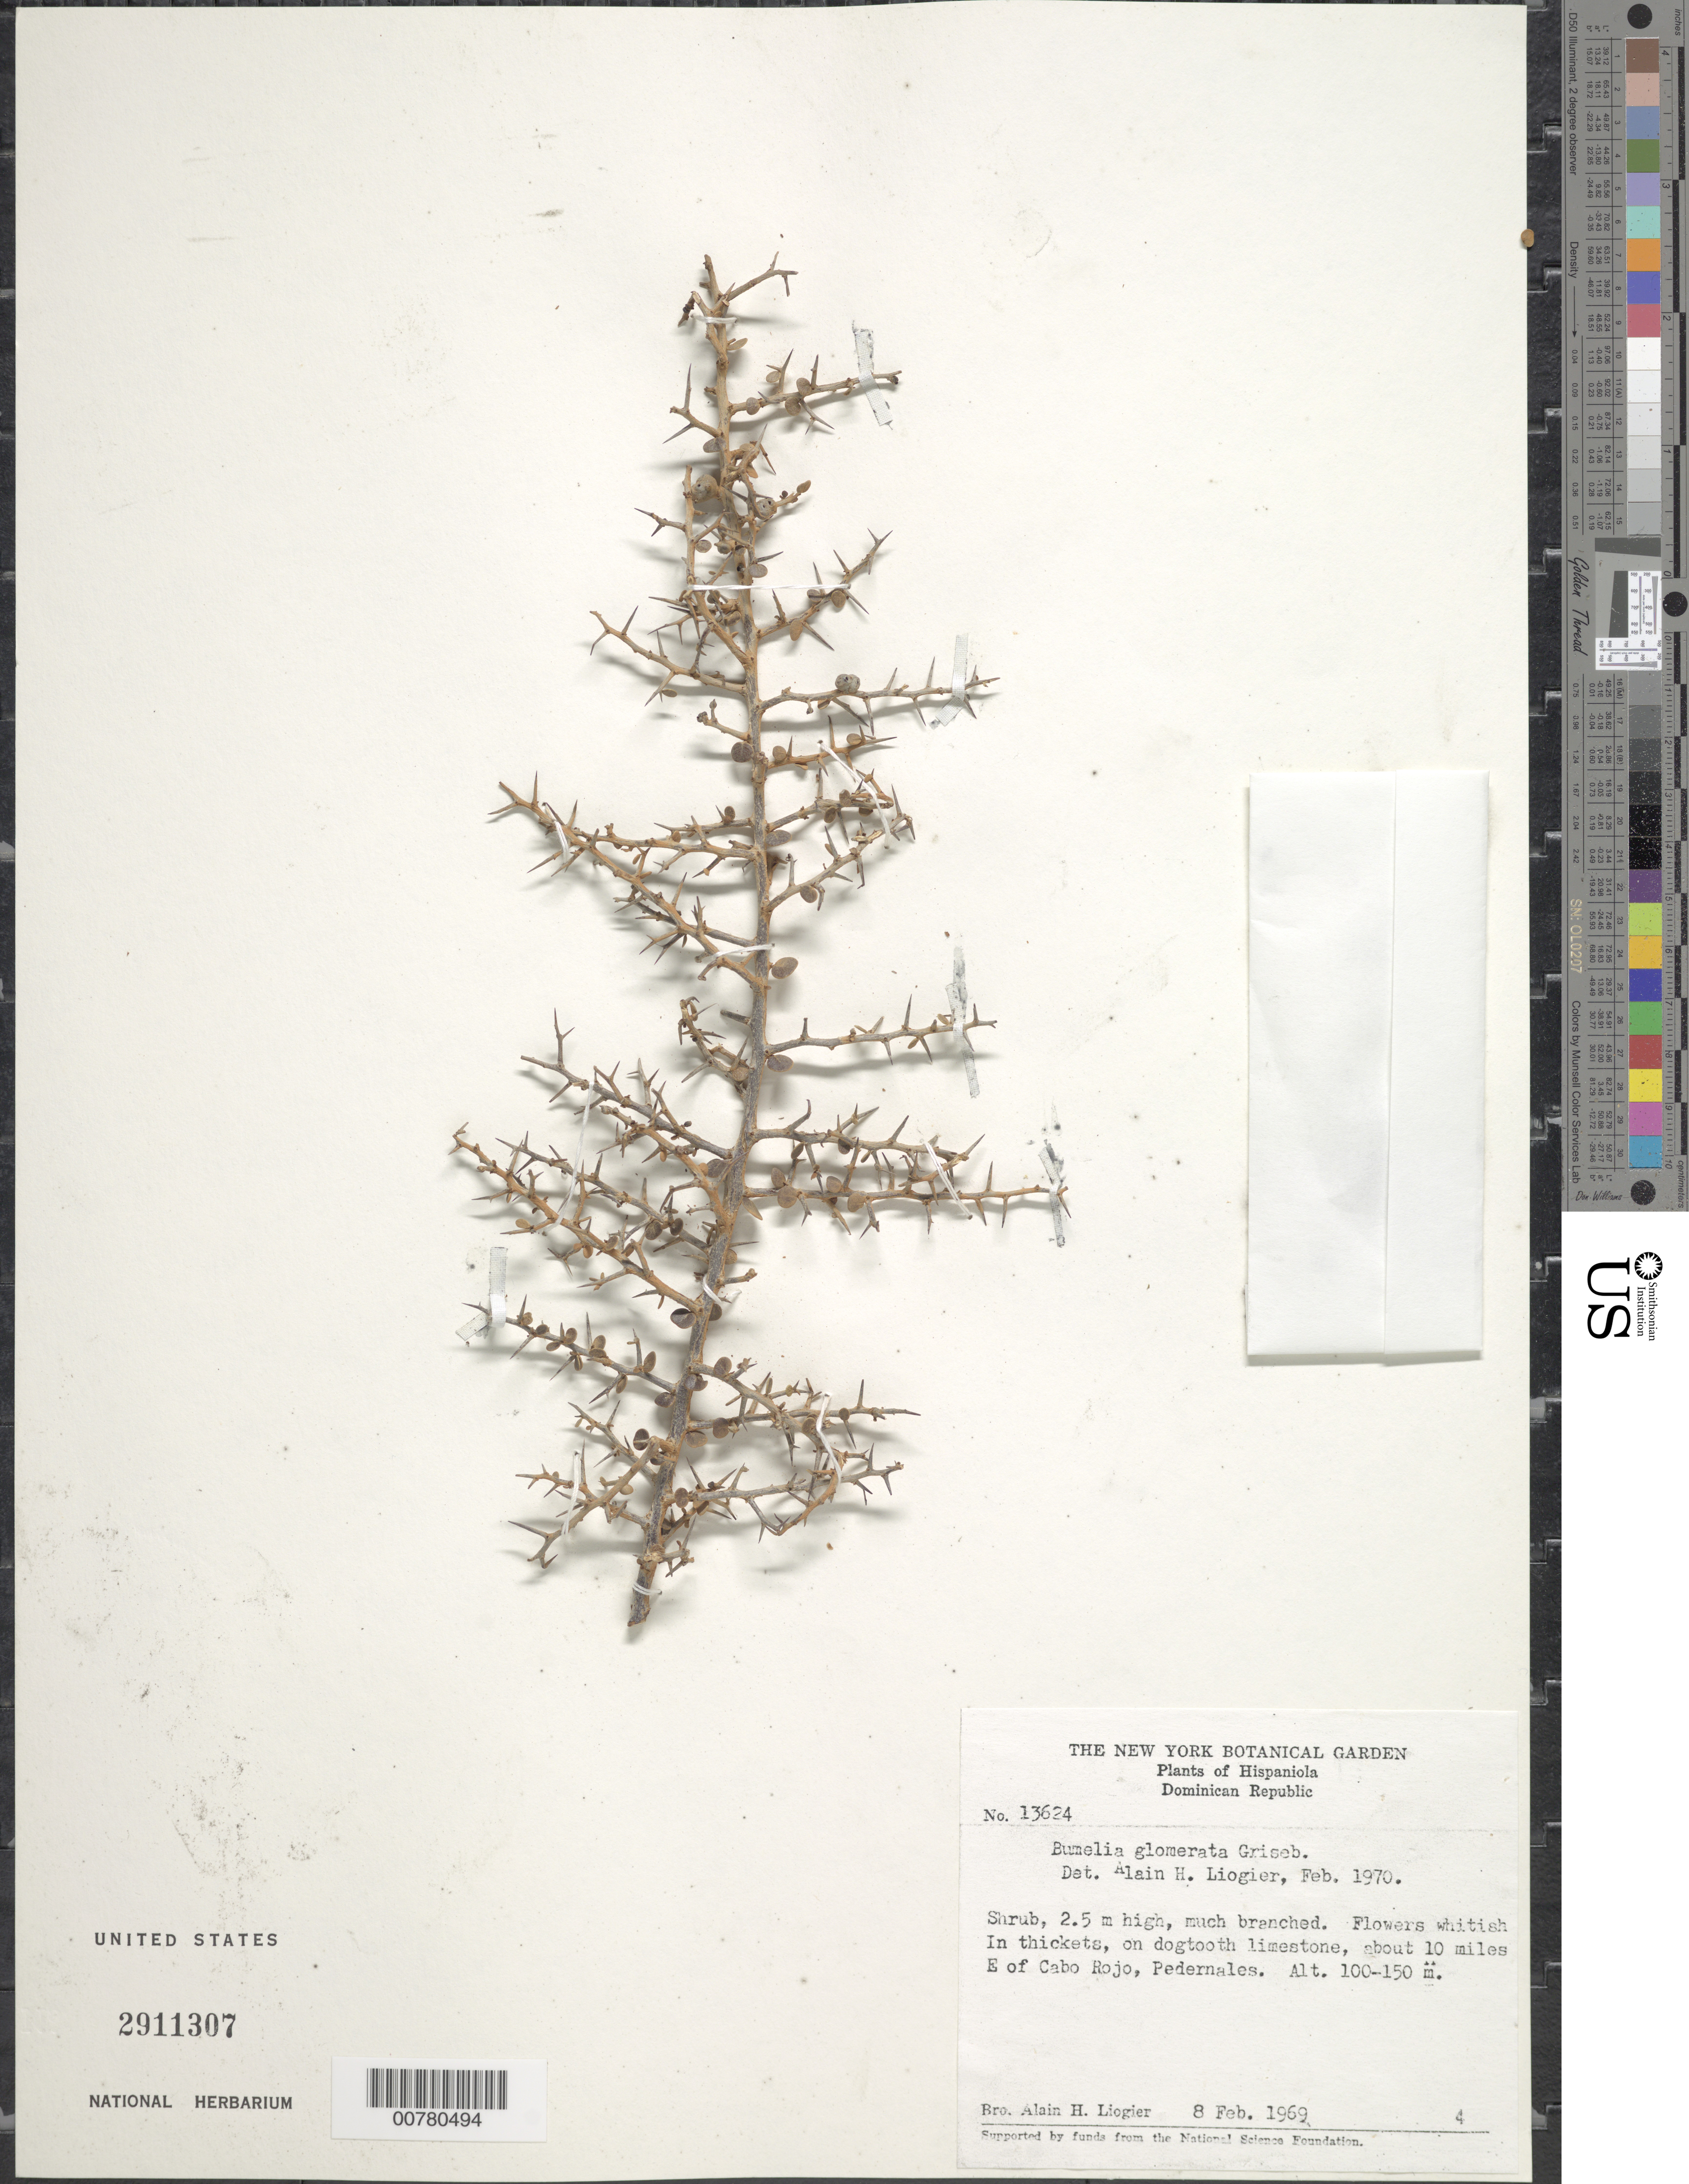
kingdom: Plantae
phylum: Tracheophyta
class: Magnoliopsida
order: Ericales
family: Sapotaceae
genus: Sideroxylon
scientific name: Sideroxylon horridum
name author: (Griseb.) T.D. Penn.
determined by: Liogier, Alain H.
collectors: A. H. Liogier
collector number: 13624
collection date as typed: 08 Feb 1969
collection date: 1969-02-08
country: Dominican Republic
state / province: Pedernales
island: Hispaniola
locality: About 10 miles E of Cabo Rojo.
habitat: In thickets, on dogtooth limestone.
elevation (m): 100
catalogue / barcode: US 2911307